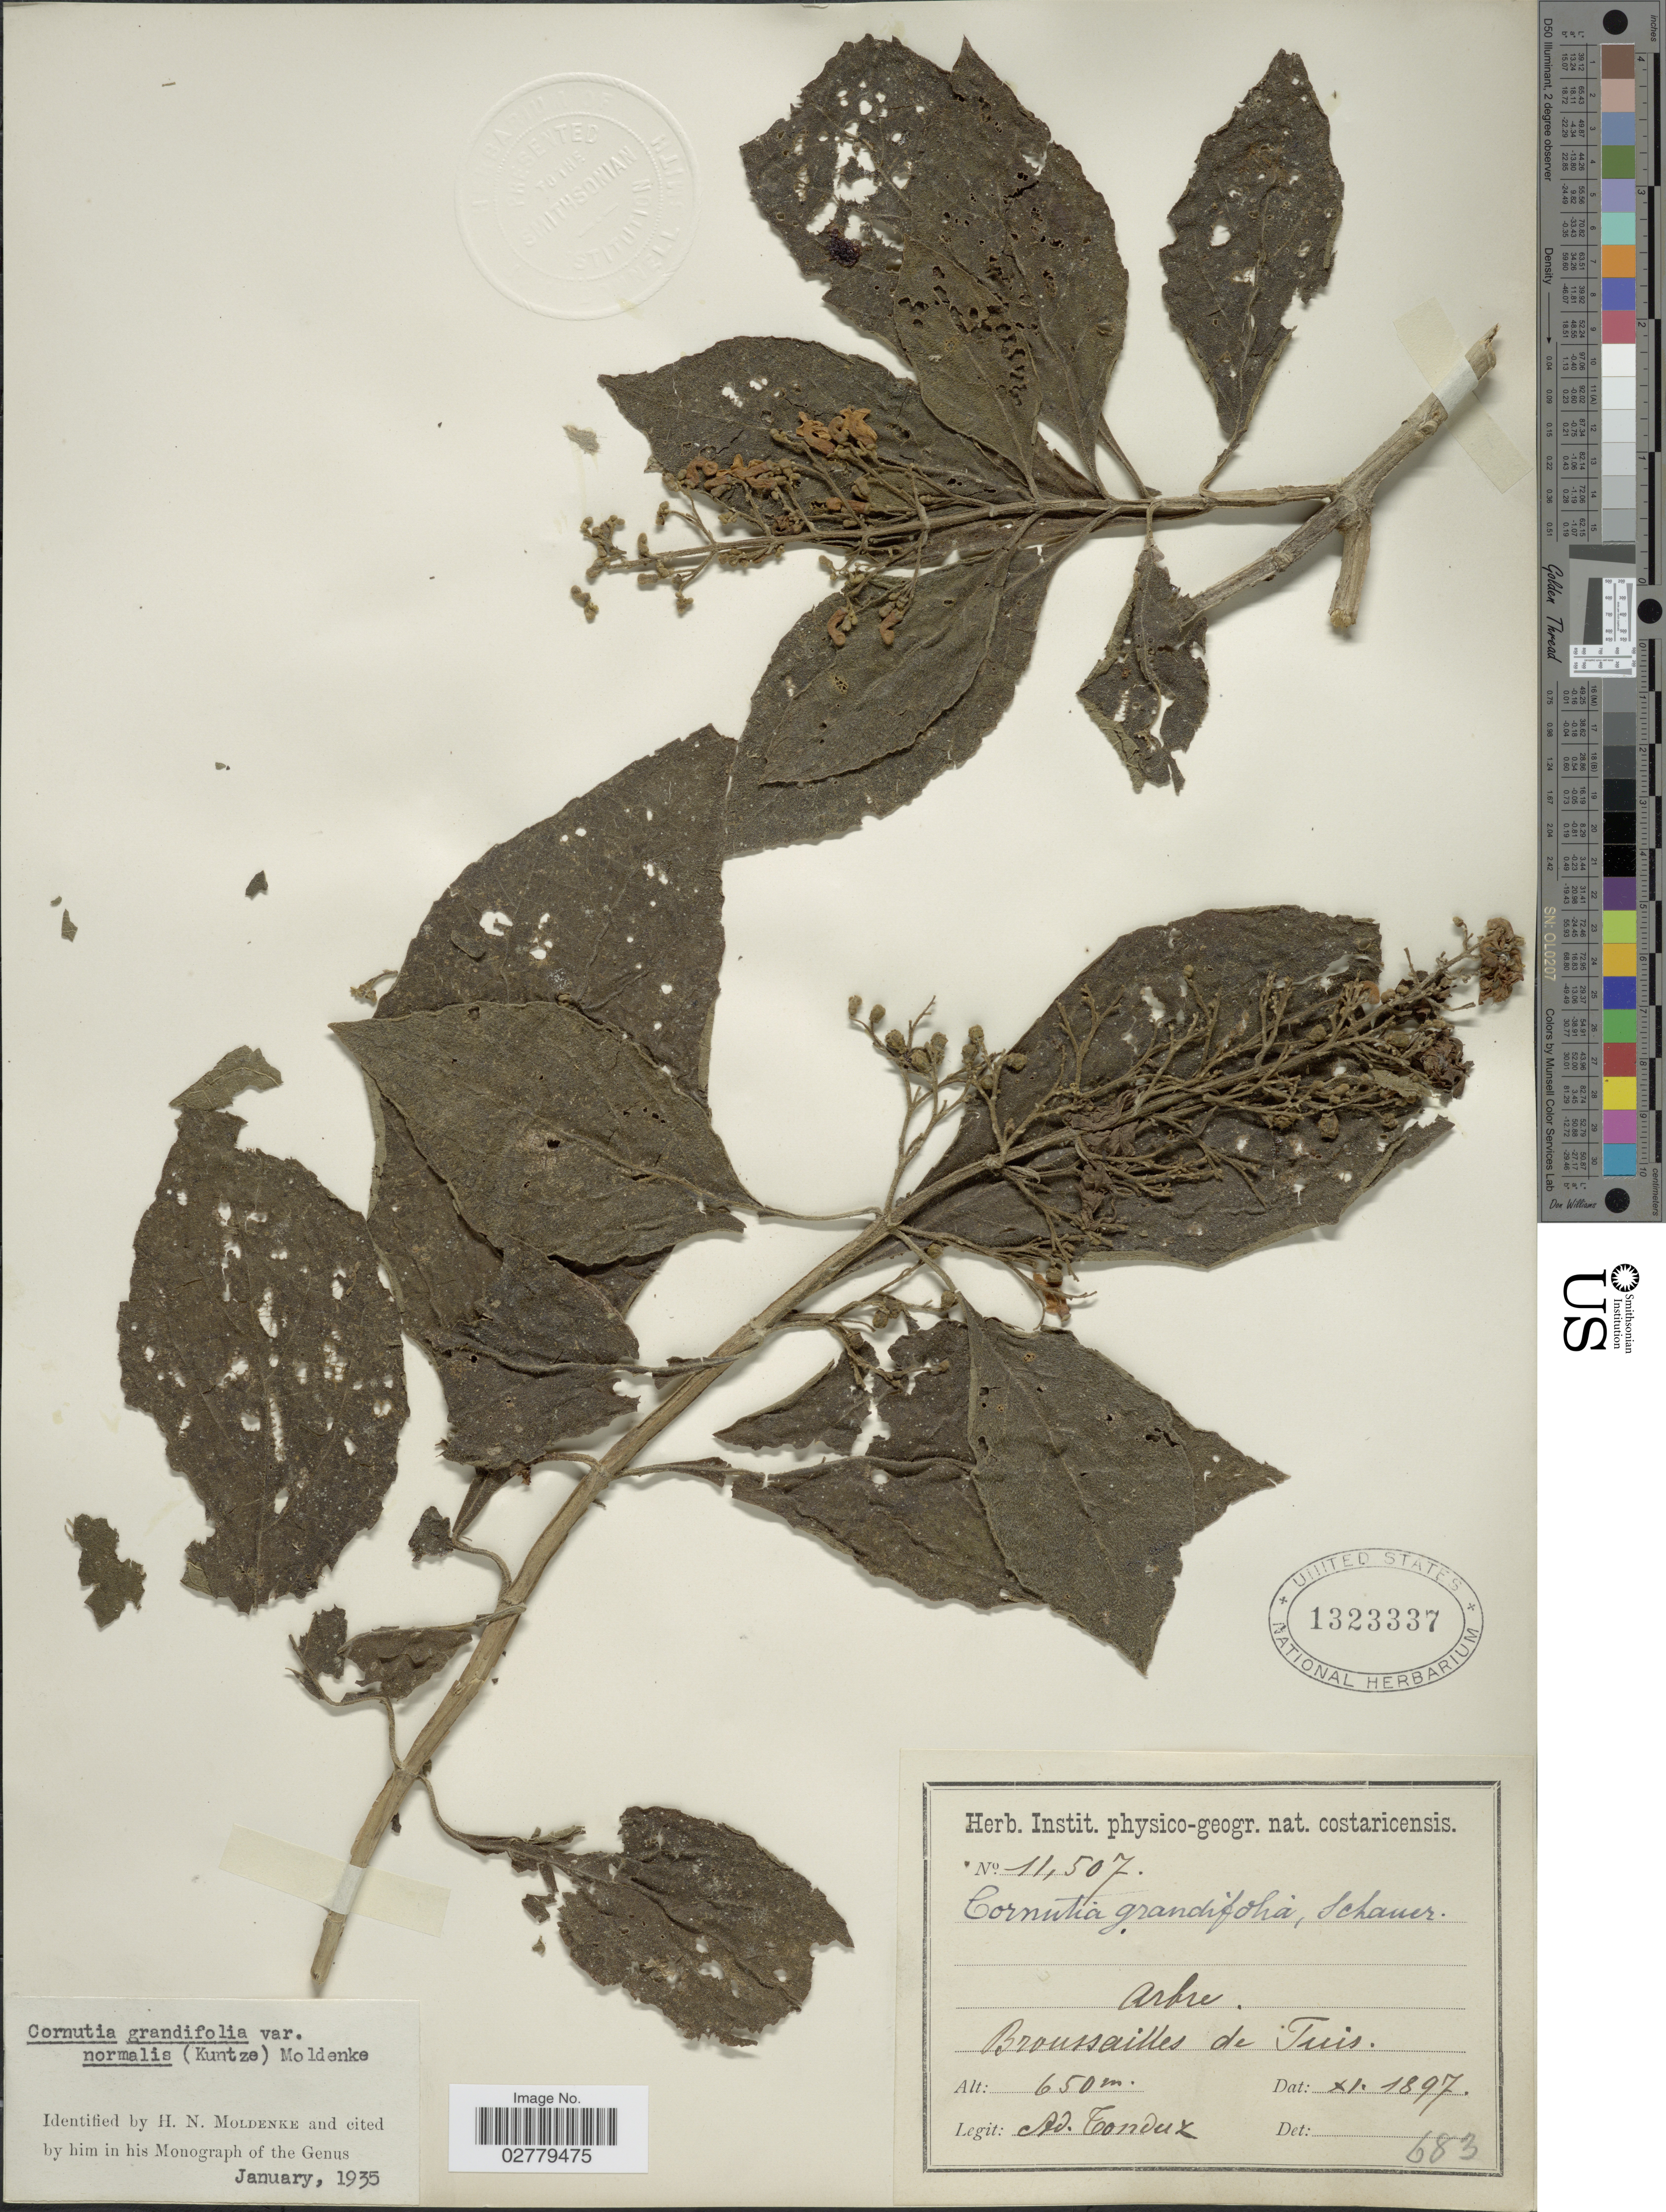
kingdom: Plantae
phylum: Tracheophyta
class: Magnoliopsida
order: Lamiales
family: Lamiaceae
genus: Cornutia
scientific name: Cornutia grandifolia var. normalis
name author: Moldenke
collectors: A. Tonduz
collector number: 11507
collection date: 1897-11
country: Costa Rica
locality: Broussailles de Tuis.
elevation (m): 650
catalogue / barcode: US 1323337